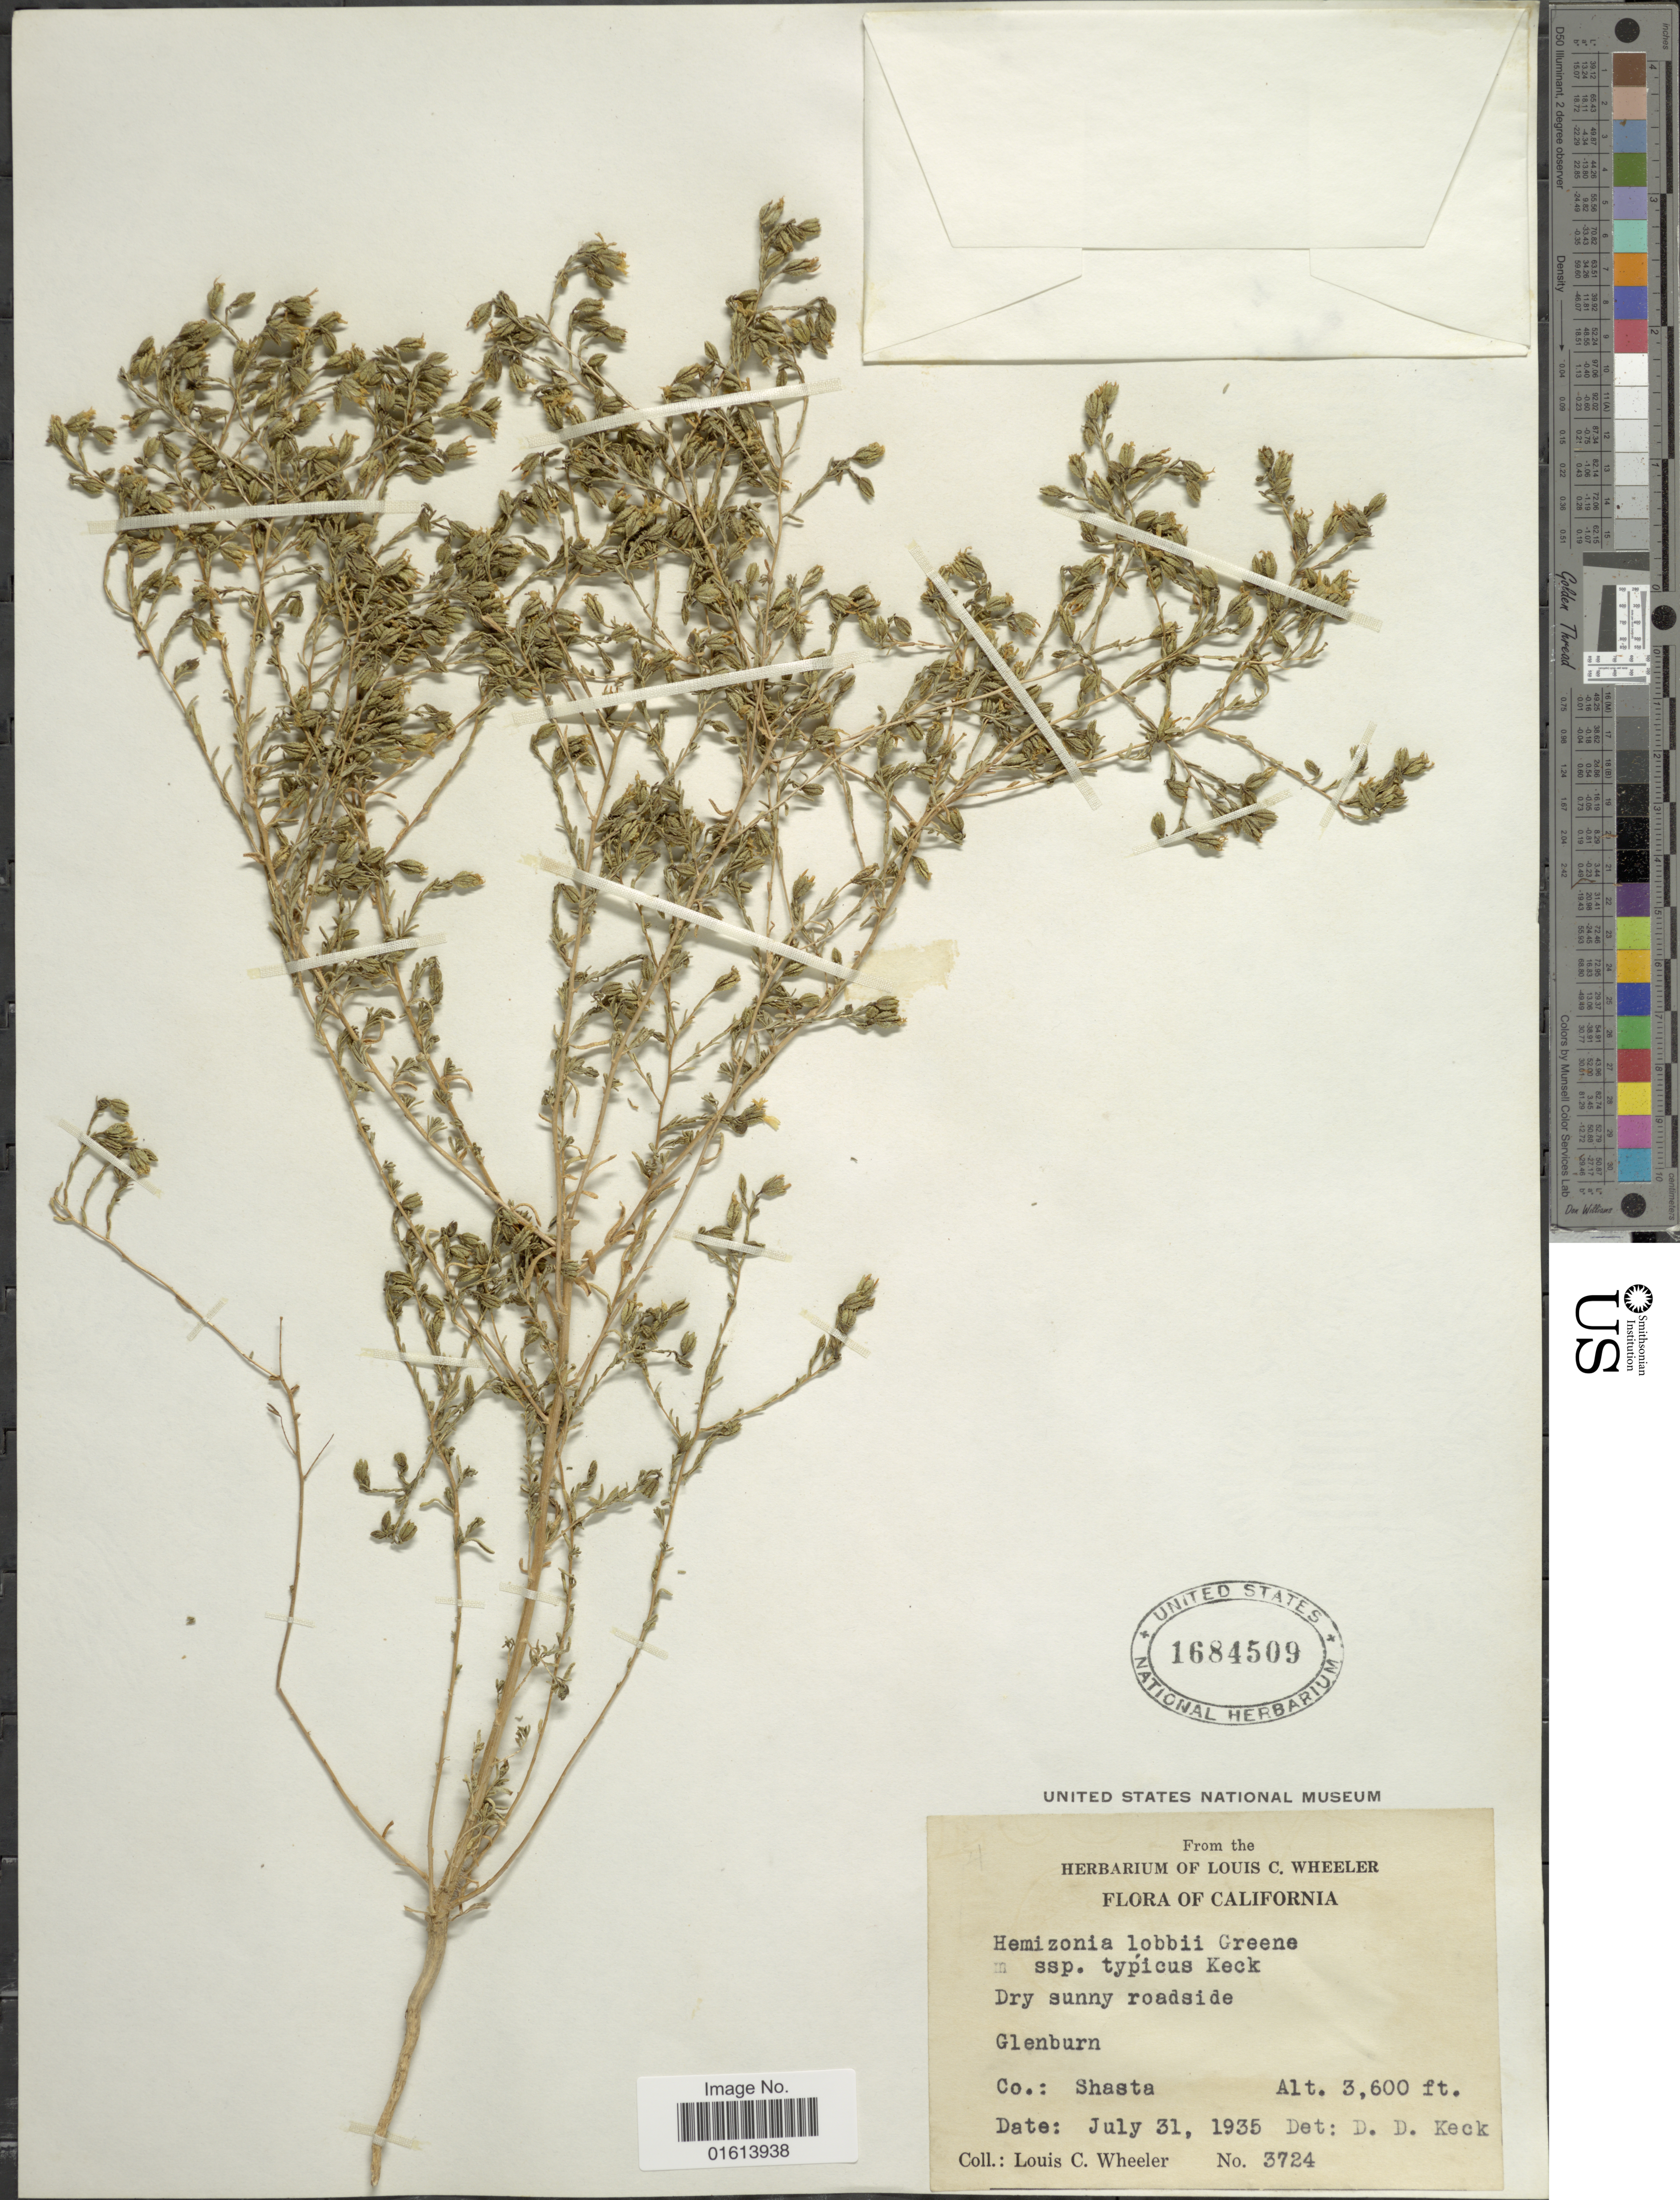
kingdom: Plantae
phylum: Tracheophyta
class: Magnoliopsida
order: Asterales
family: Asteraceae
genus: Deinandra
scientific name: Deinandra lobbii subsp. lobbii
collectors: L. C. Wheeler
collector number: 3724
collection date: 1935-07-31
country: United States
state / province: California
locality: California. Co.: Shasta. Dry sunny roadside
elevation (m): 1097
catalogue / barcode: US 1684509